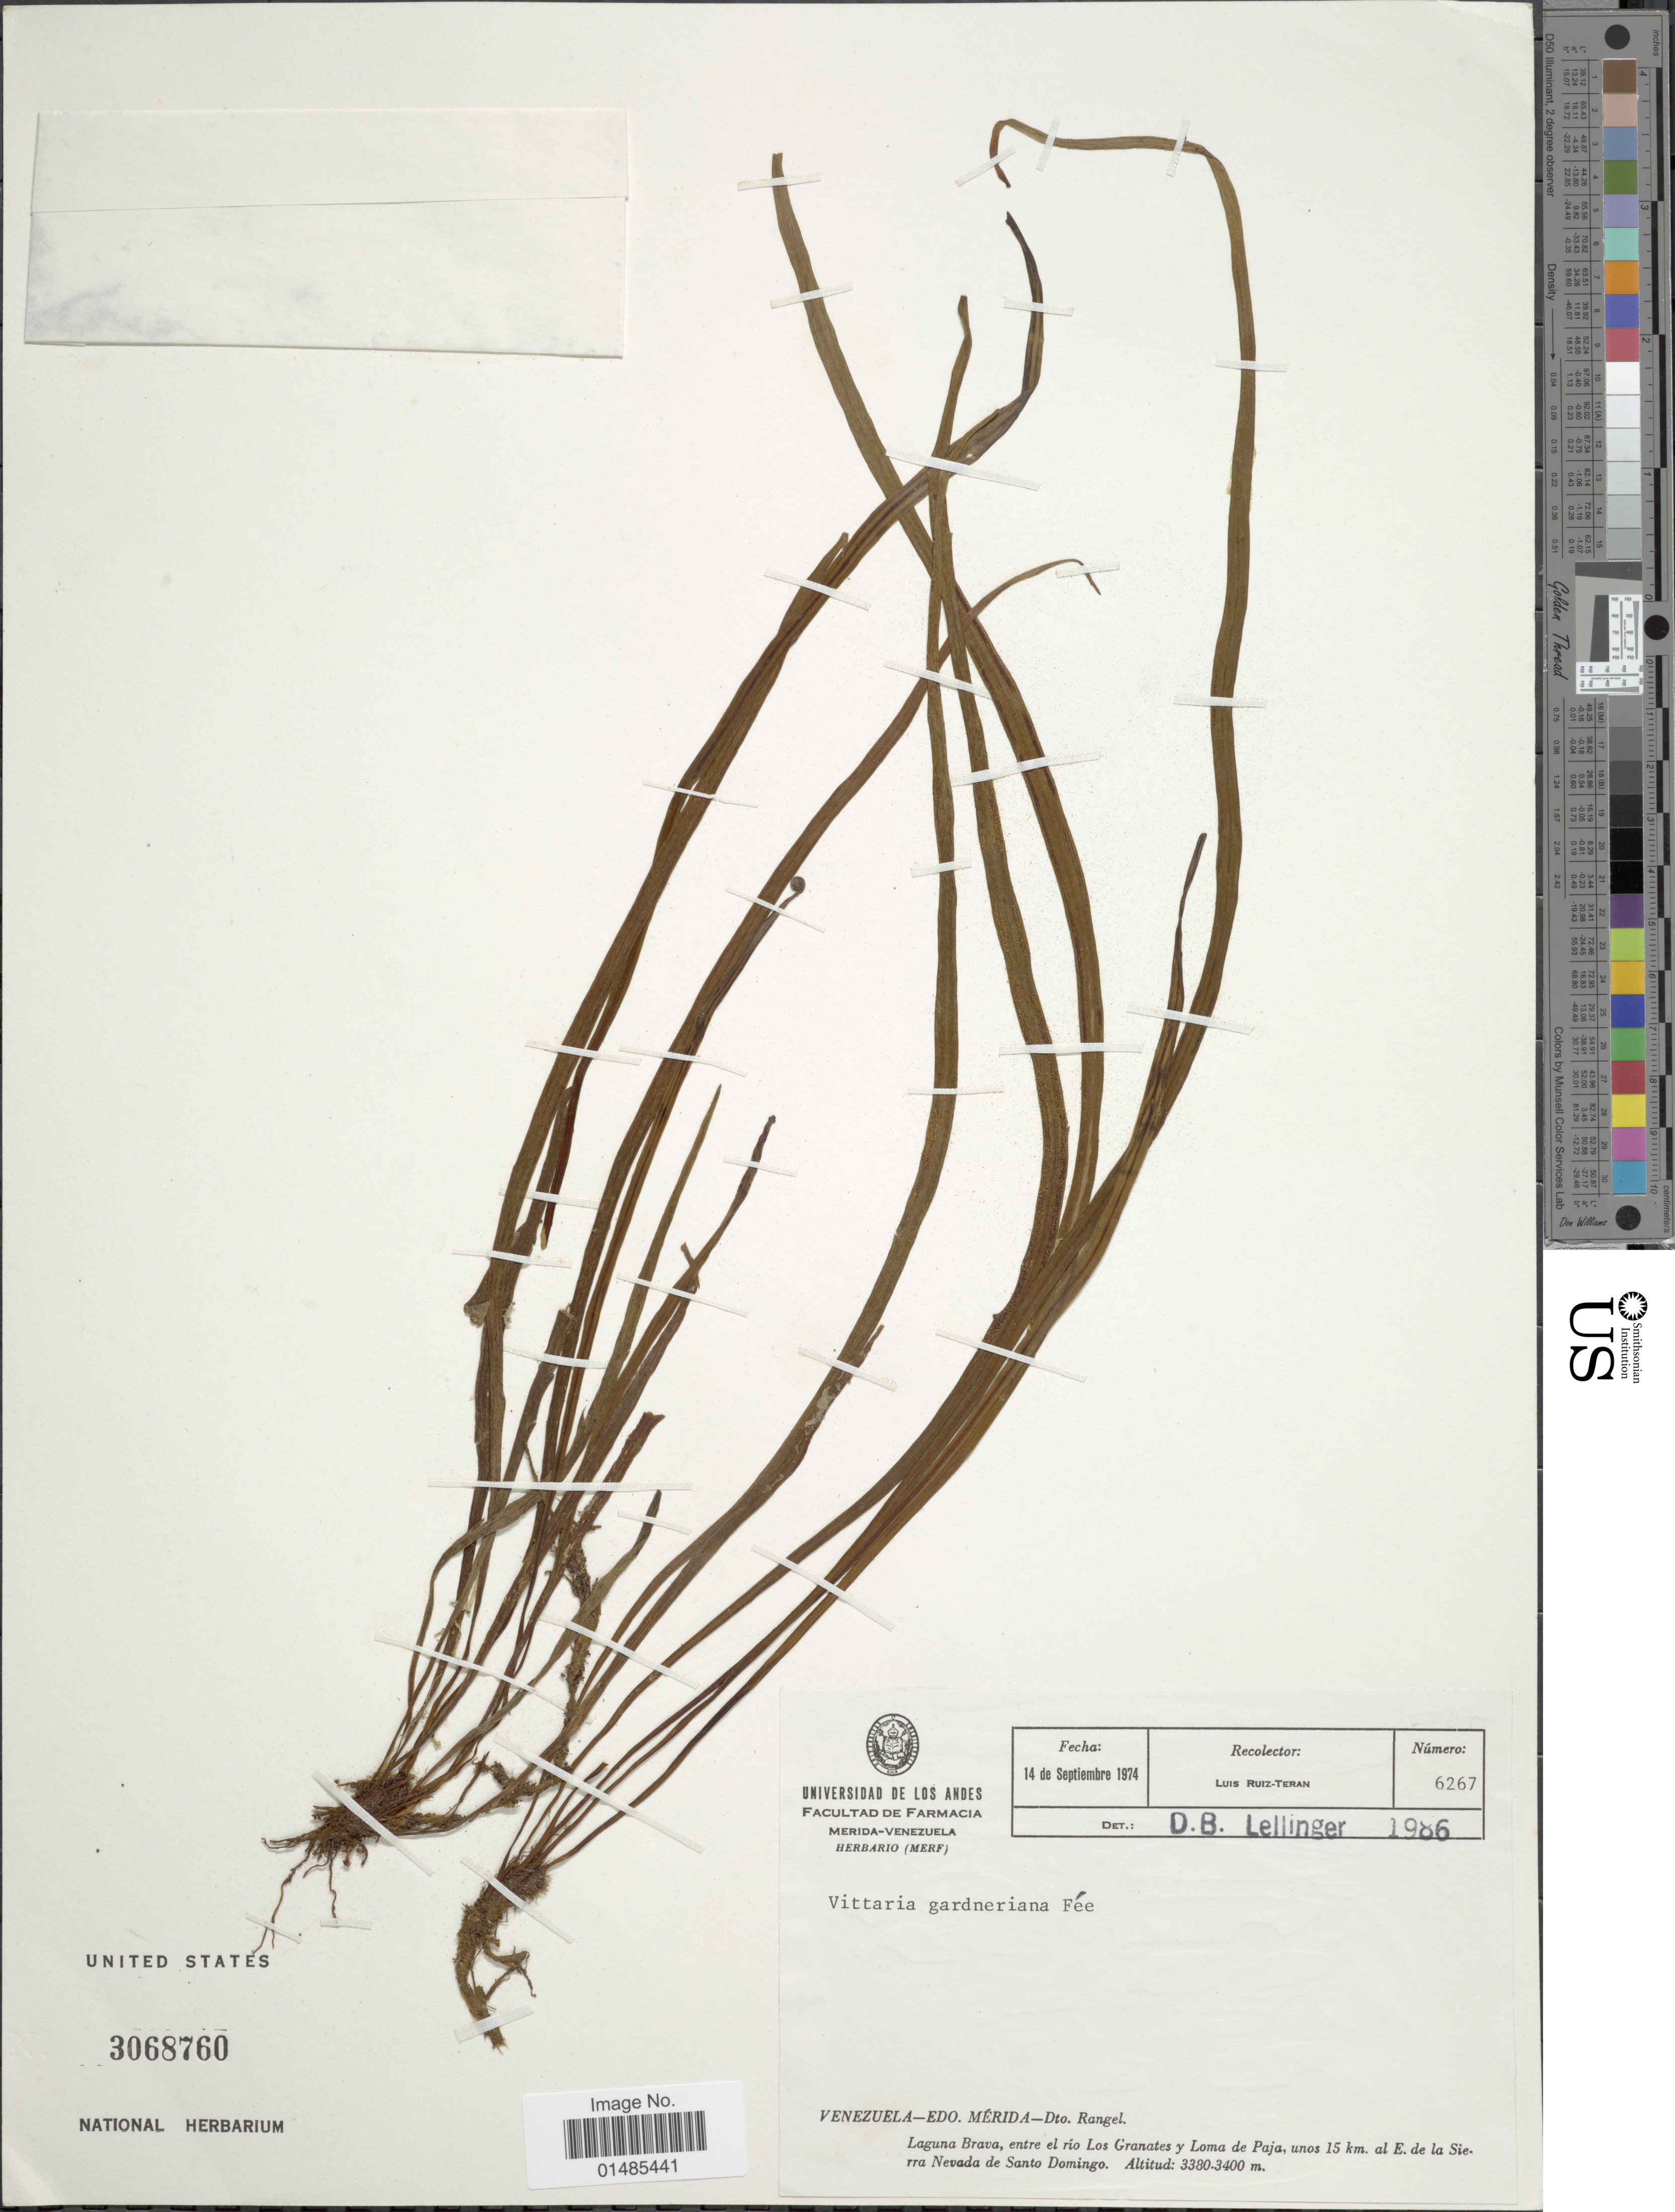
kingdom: Plantae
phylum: Tracheophyta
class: Polypodiopsida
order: Polypodiales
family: Pteridaceae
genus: Radiovittaria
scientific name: Radiovittaria gardneriana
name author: (Fée) E.H. Crane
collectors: L. E. Ruíz-Terán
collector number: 6267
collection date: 1974-09-14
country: Venezuela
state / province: Mérida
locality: Dto. Rangel. Laguna Brava, entre el río Los Granates y Loma de Paja, unos 15 km. al E. de la Sierra Nevada de Santo Domingo.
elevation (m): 3380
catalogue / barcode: US 3068760